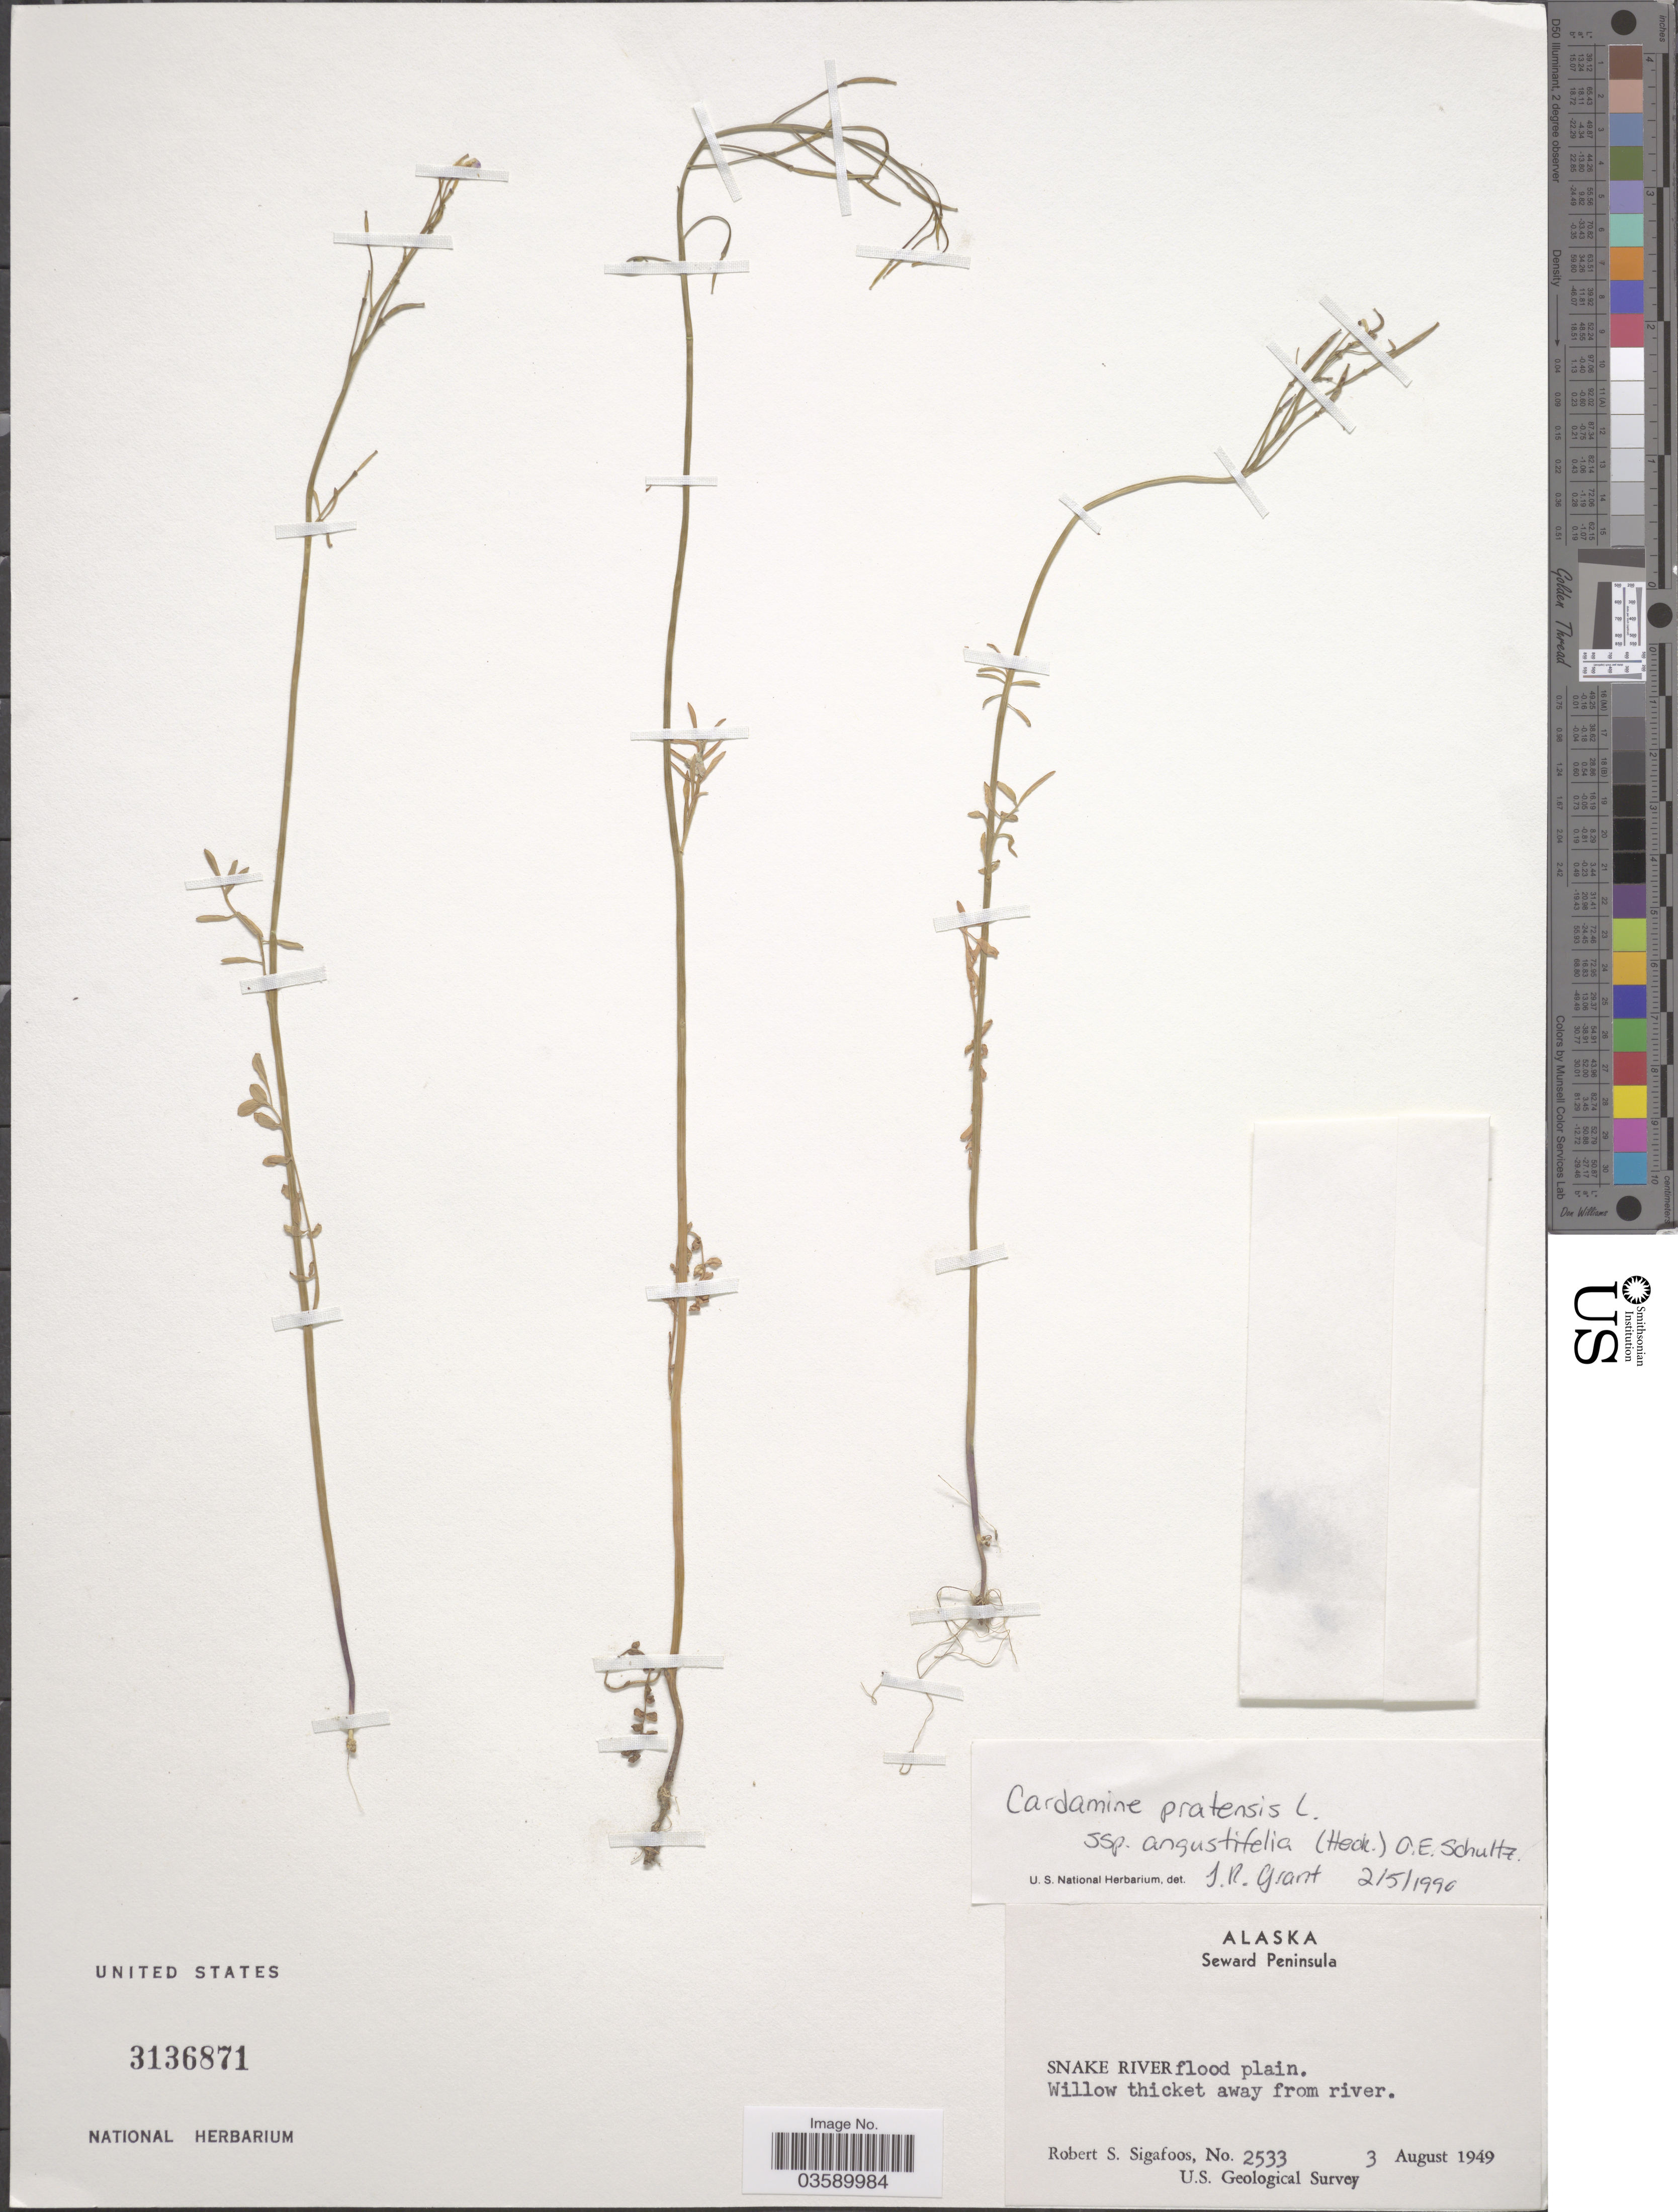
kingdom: Plantae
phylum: Tracheophyta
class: Magnoliopsida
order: Brassicales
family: Brassicaceae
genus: Cardamine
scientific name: Cardamine pratensis subsp. angustifolia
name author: (Hook.) O.E. Schulz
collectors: R. Sigafoos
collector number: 2533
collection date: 1949-08-03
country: United States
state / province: Alaska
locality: Seward Peninsula. Snake River flood plain.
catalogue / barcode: US 3136871